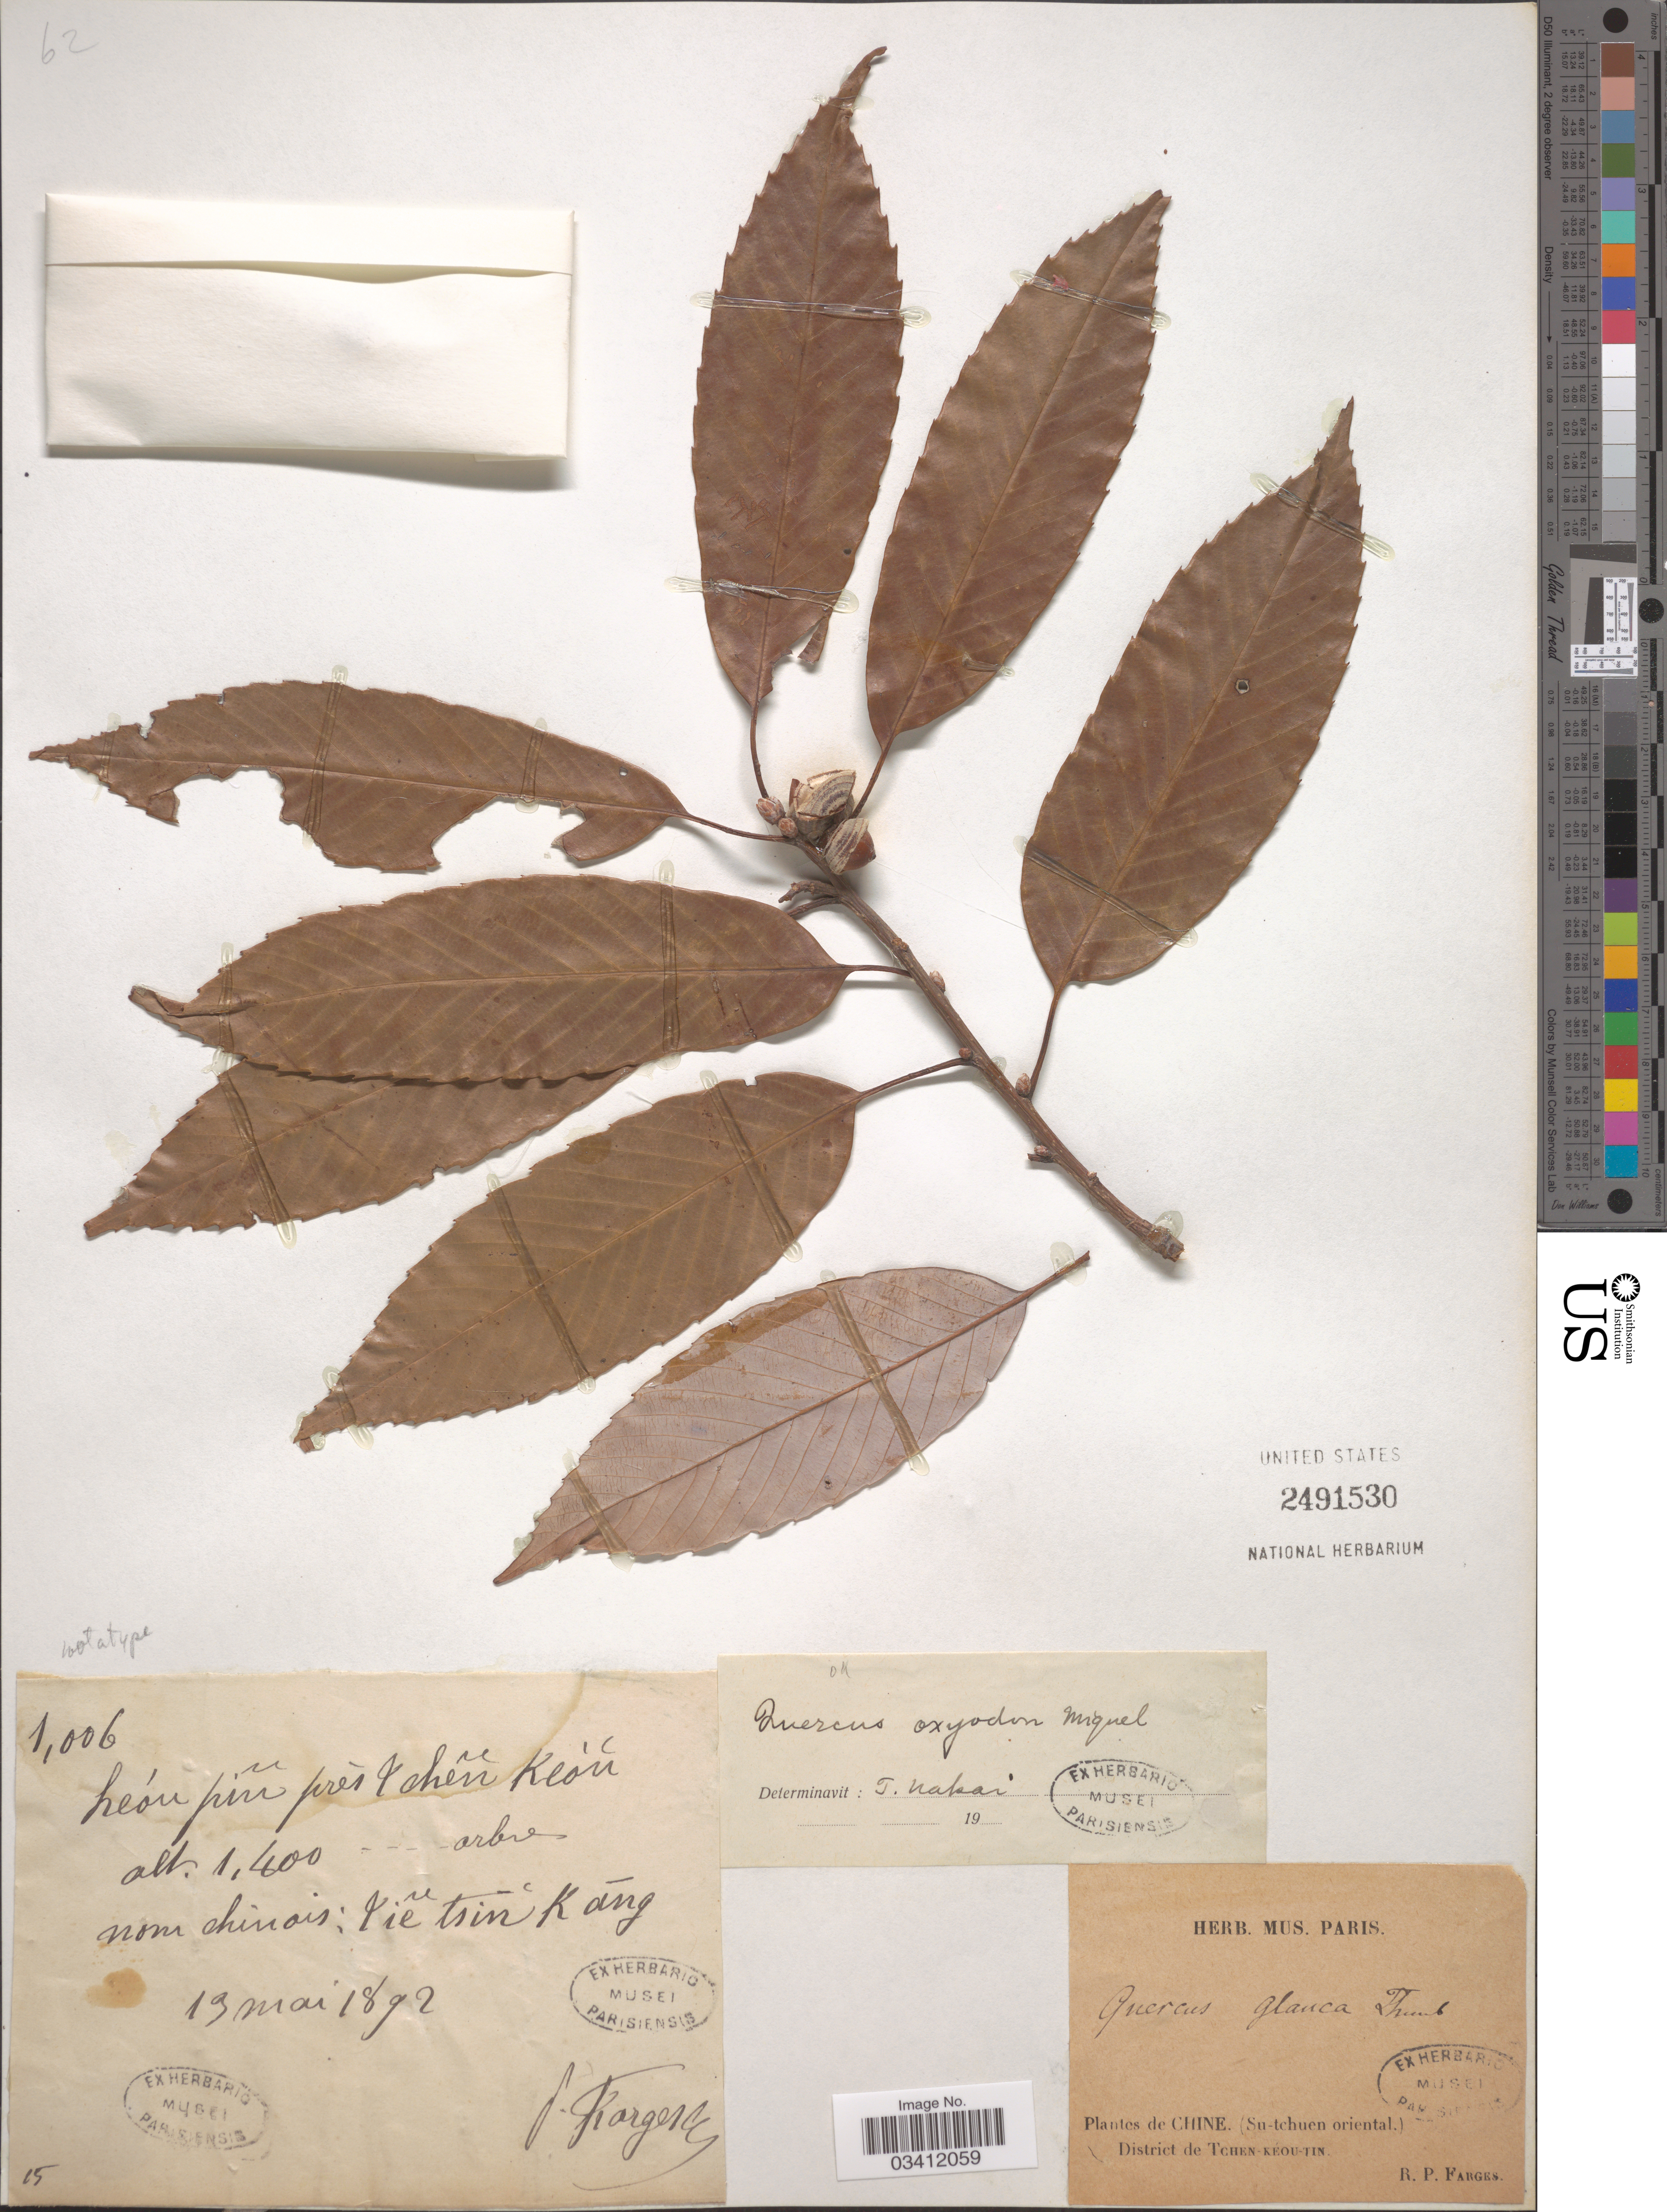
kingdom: Plantae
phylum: Tracheophyta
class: Magnoliopsida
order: Fagales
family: Fagaceae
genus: Quercus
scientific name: Quercus oxyodon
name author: Miq.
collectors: R. Farges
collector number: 1006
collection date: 1892-05-13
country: China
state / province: Sichuan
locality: (Su-tchuen oriental). District de Tchen-Kéou-Tin.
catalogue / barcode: US 2491530